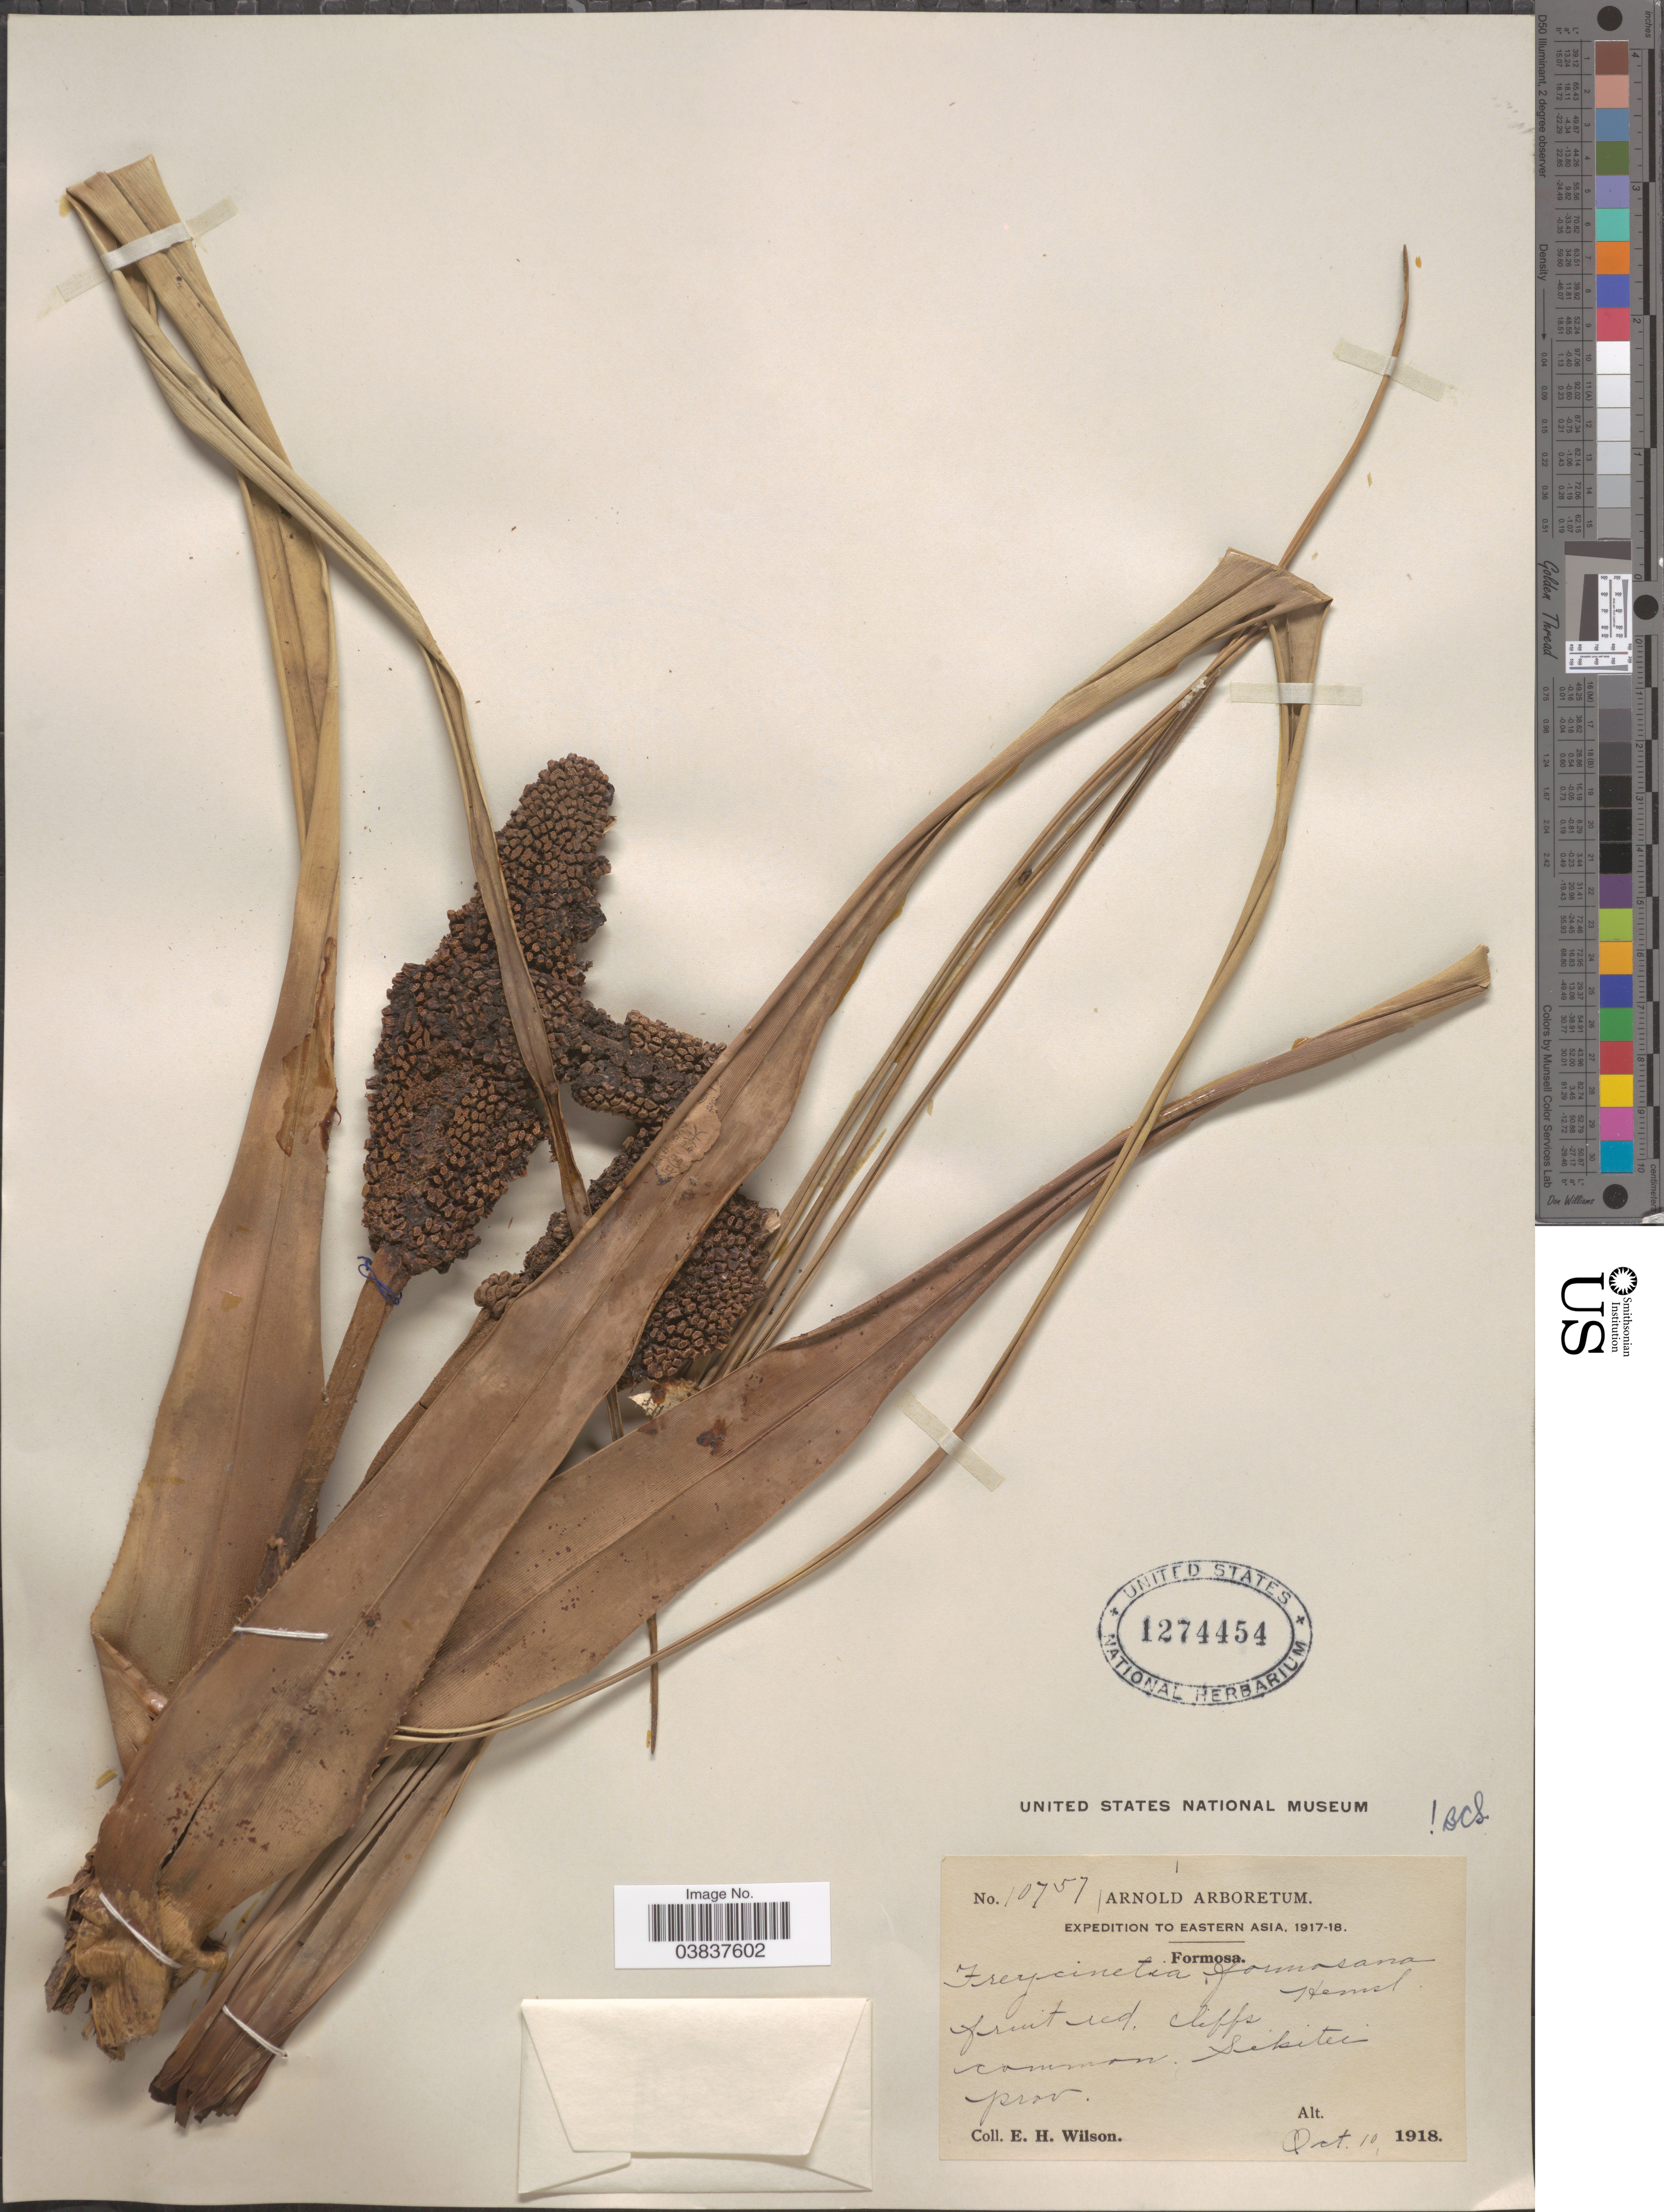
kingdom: Plantae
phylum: Tracheophyta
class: Liliopsida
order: Pandanales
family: Pandanaceae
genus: Freycinetia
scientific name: Freycinetia formosana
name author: Hemsl.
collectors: E. Wilson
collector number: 10757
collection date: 1918-10-10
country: Taiwan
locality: Eastern Asia. Formosa. Sikitu prov.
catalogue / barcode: US 1274454